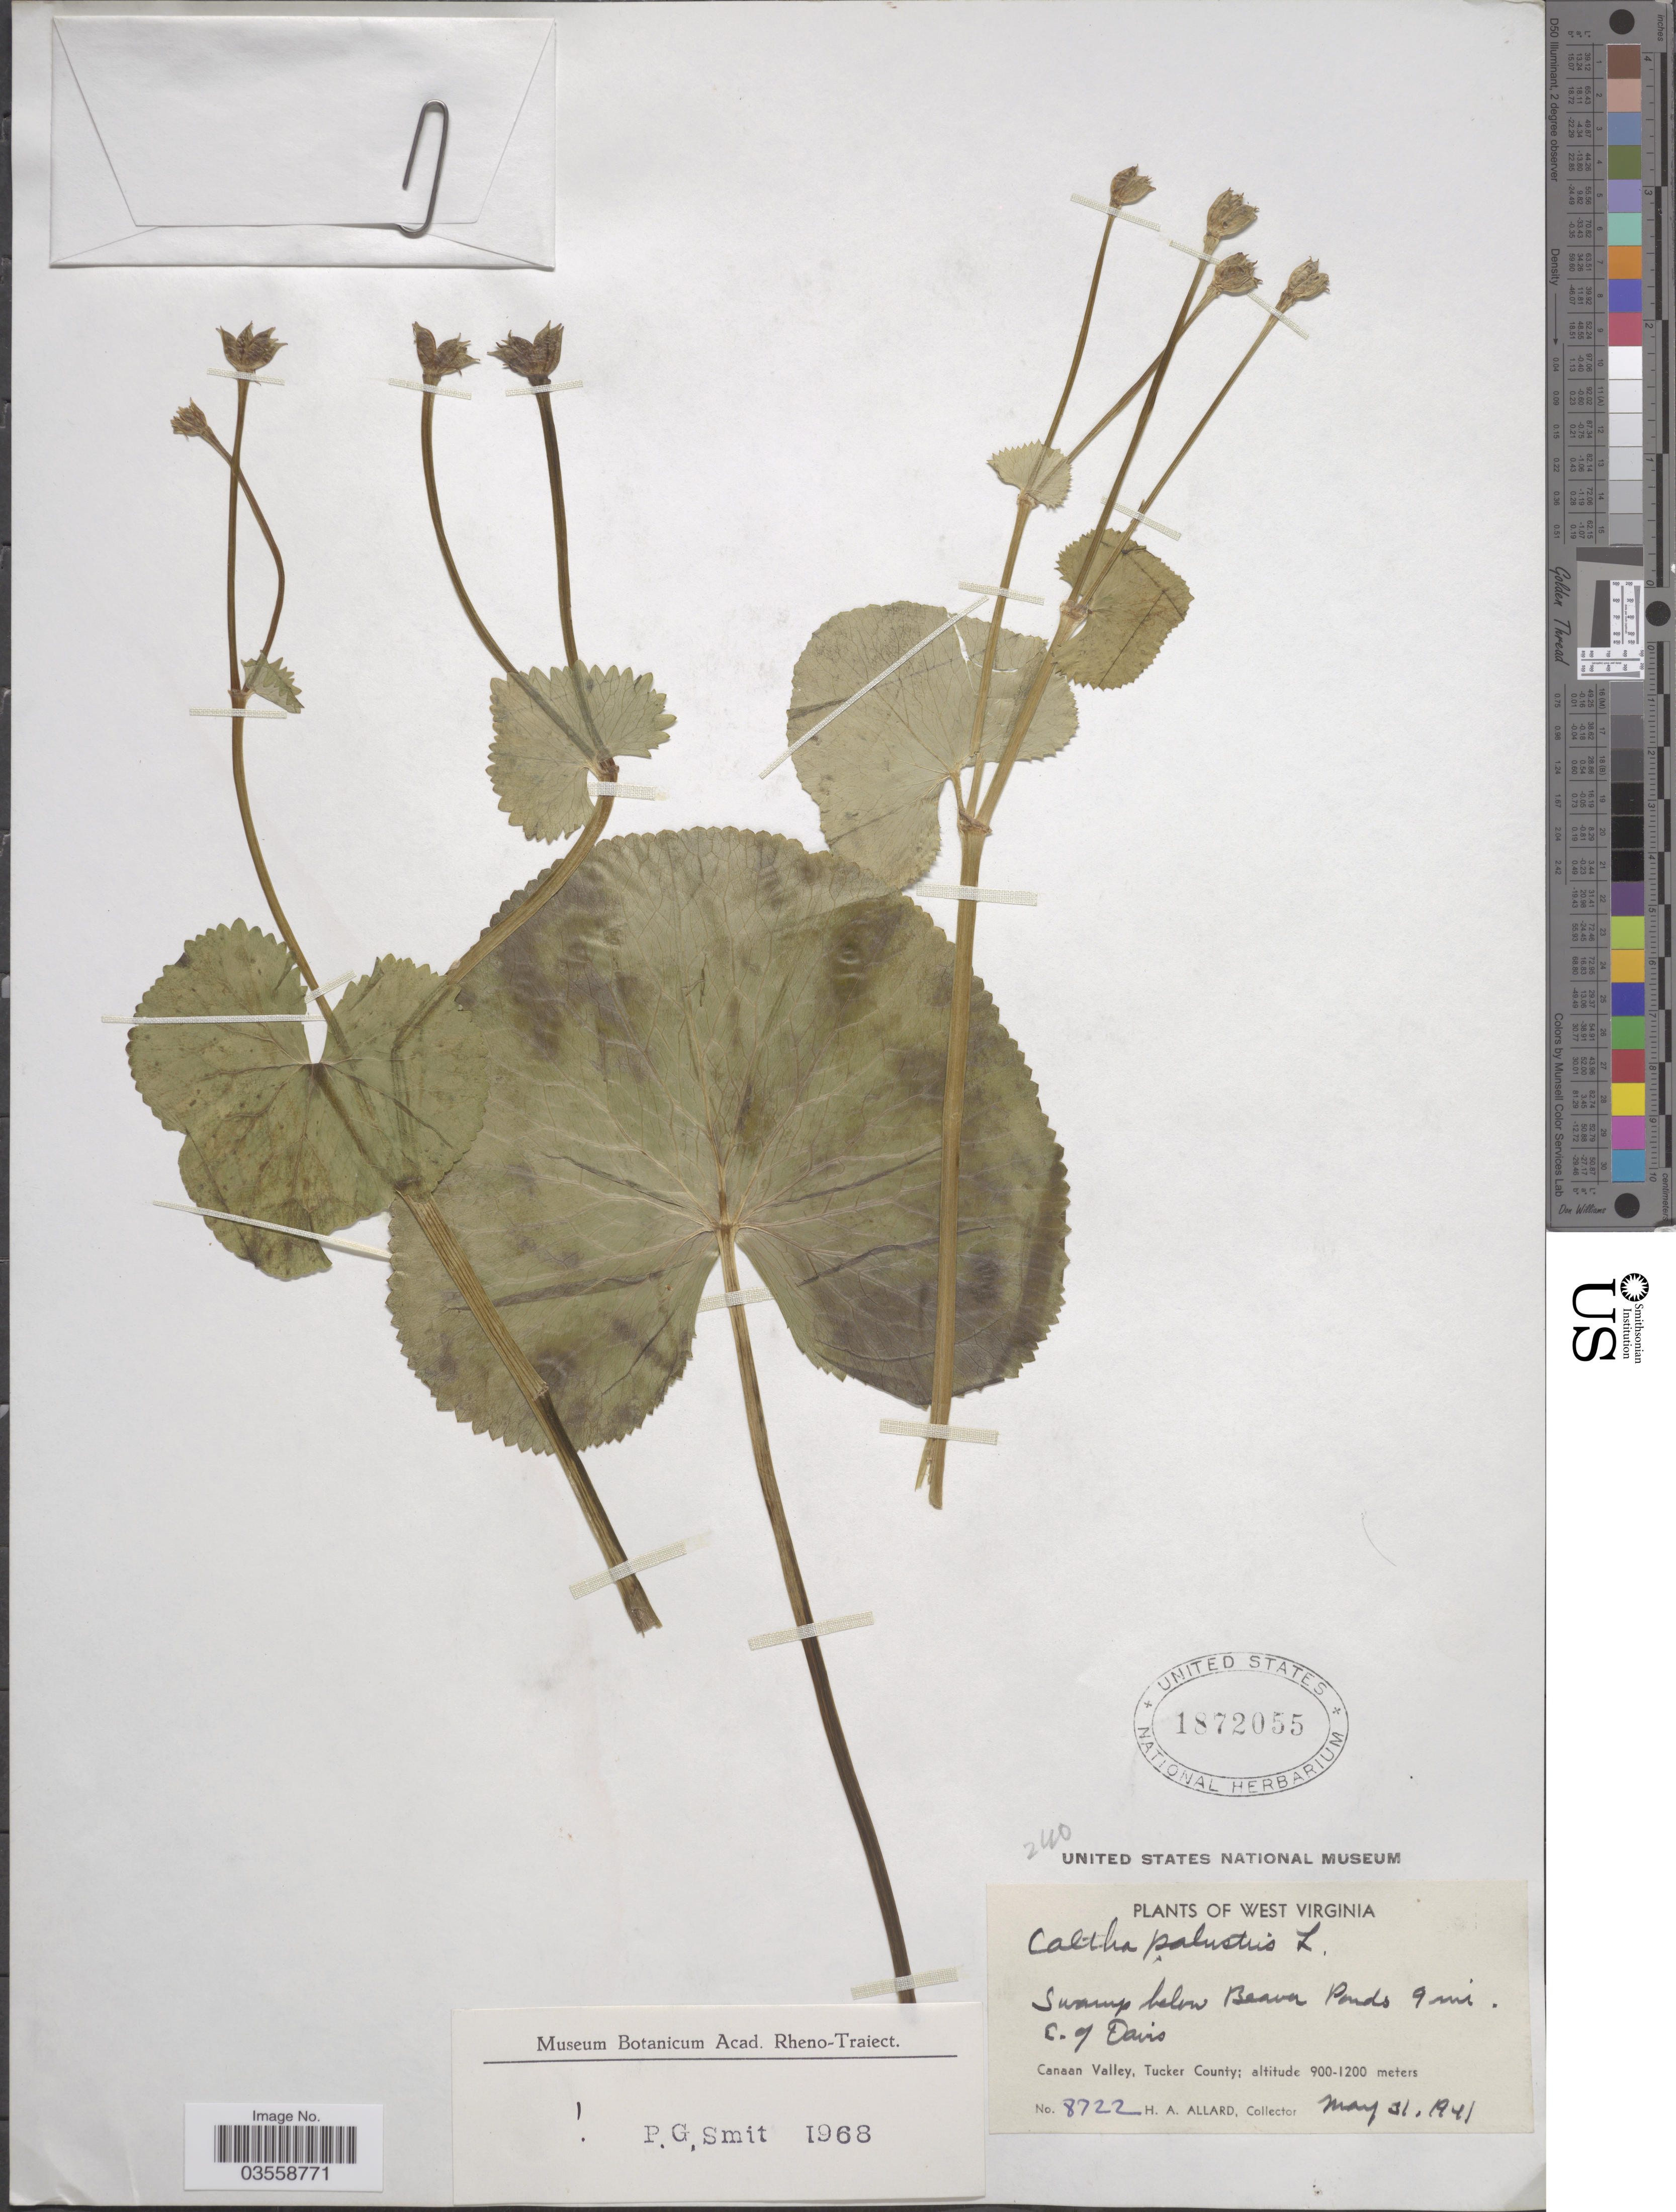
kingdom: Plantae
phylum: Tracheophyta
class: Magnoliopsida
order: Ranunculales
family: Ranunculaceae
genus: Caltha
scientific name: Caltha palustris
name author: L.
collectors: H. A. Allard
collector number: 8722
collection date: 1941-05-31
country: United States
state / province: West Virginia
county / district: Tucker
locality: Swamp below Beaver Ponds 9 mi. E. of Davis. Canaan Valley, Tucker County.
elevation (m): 900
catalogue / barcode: US 1872055